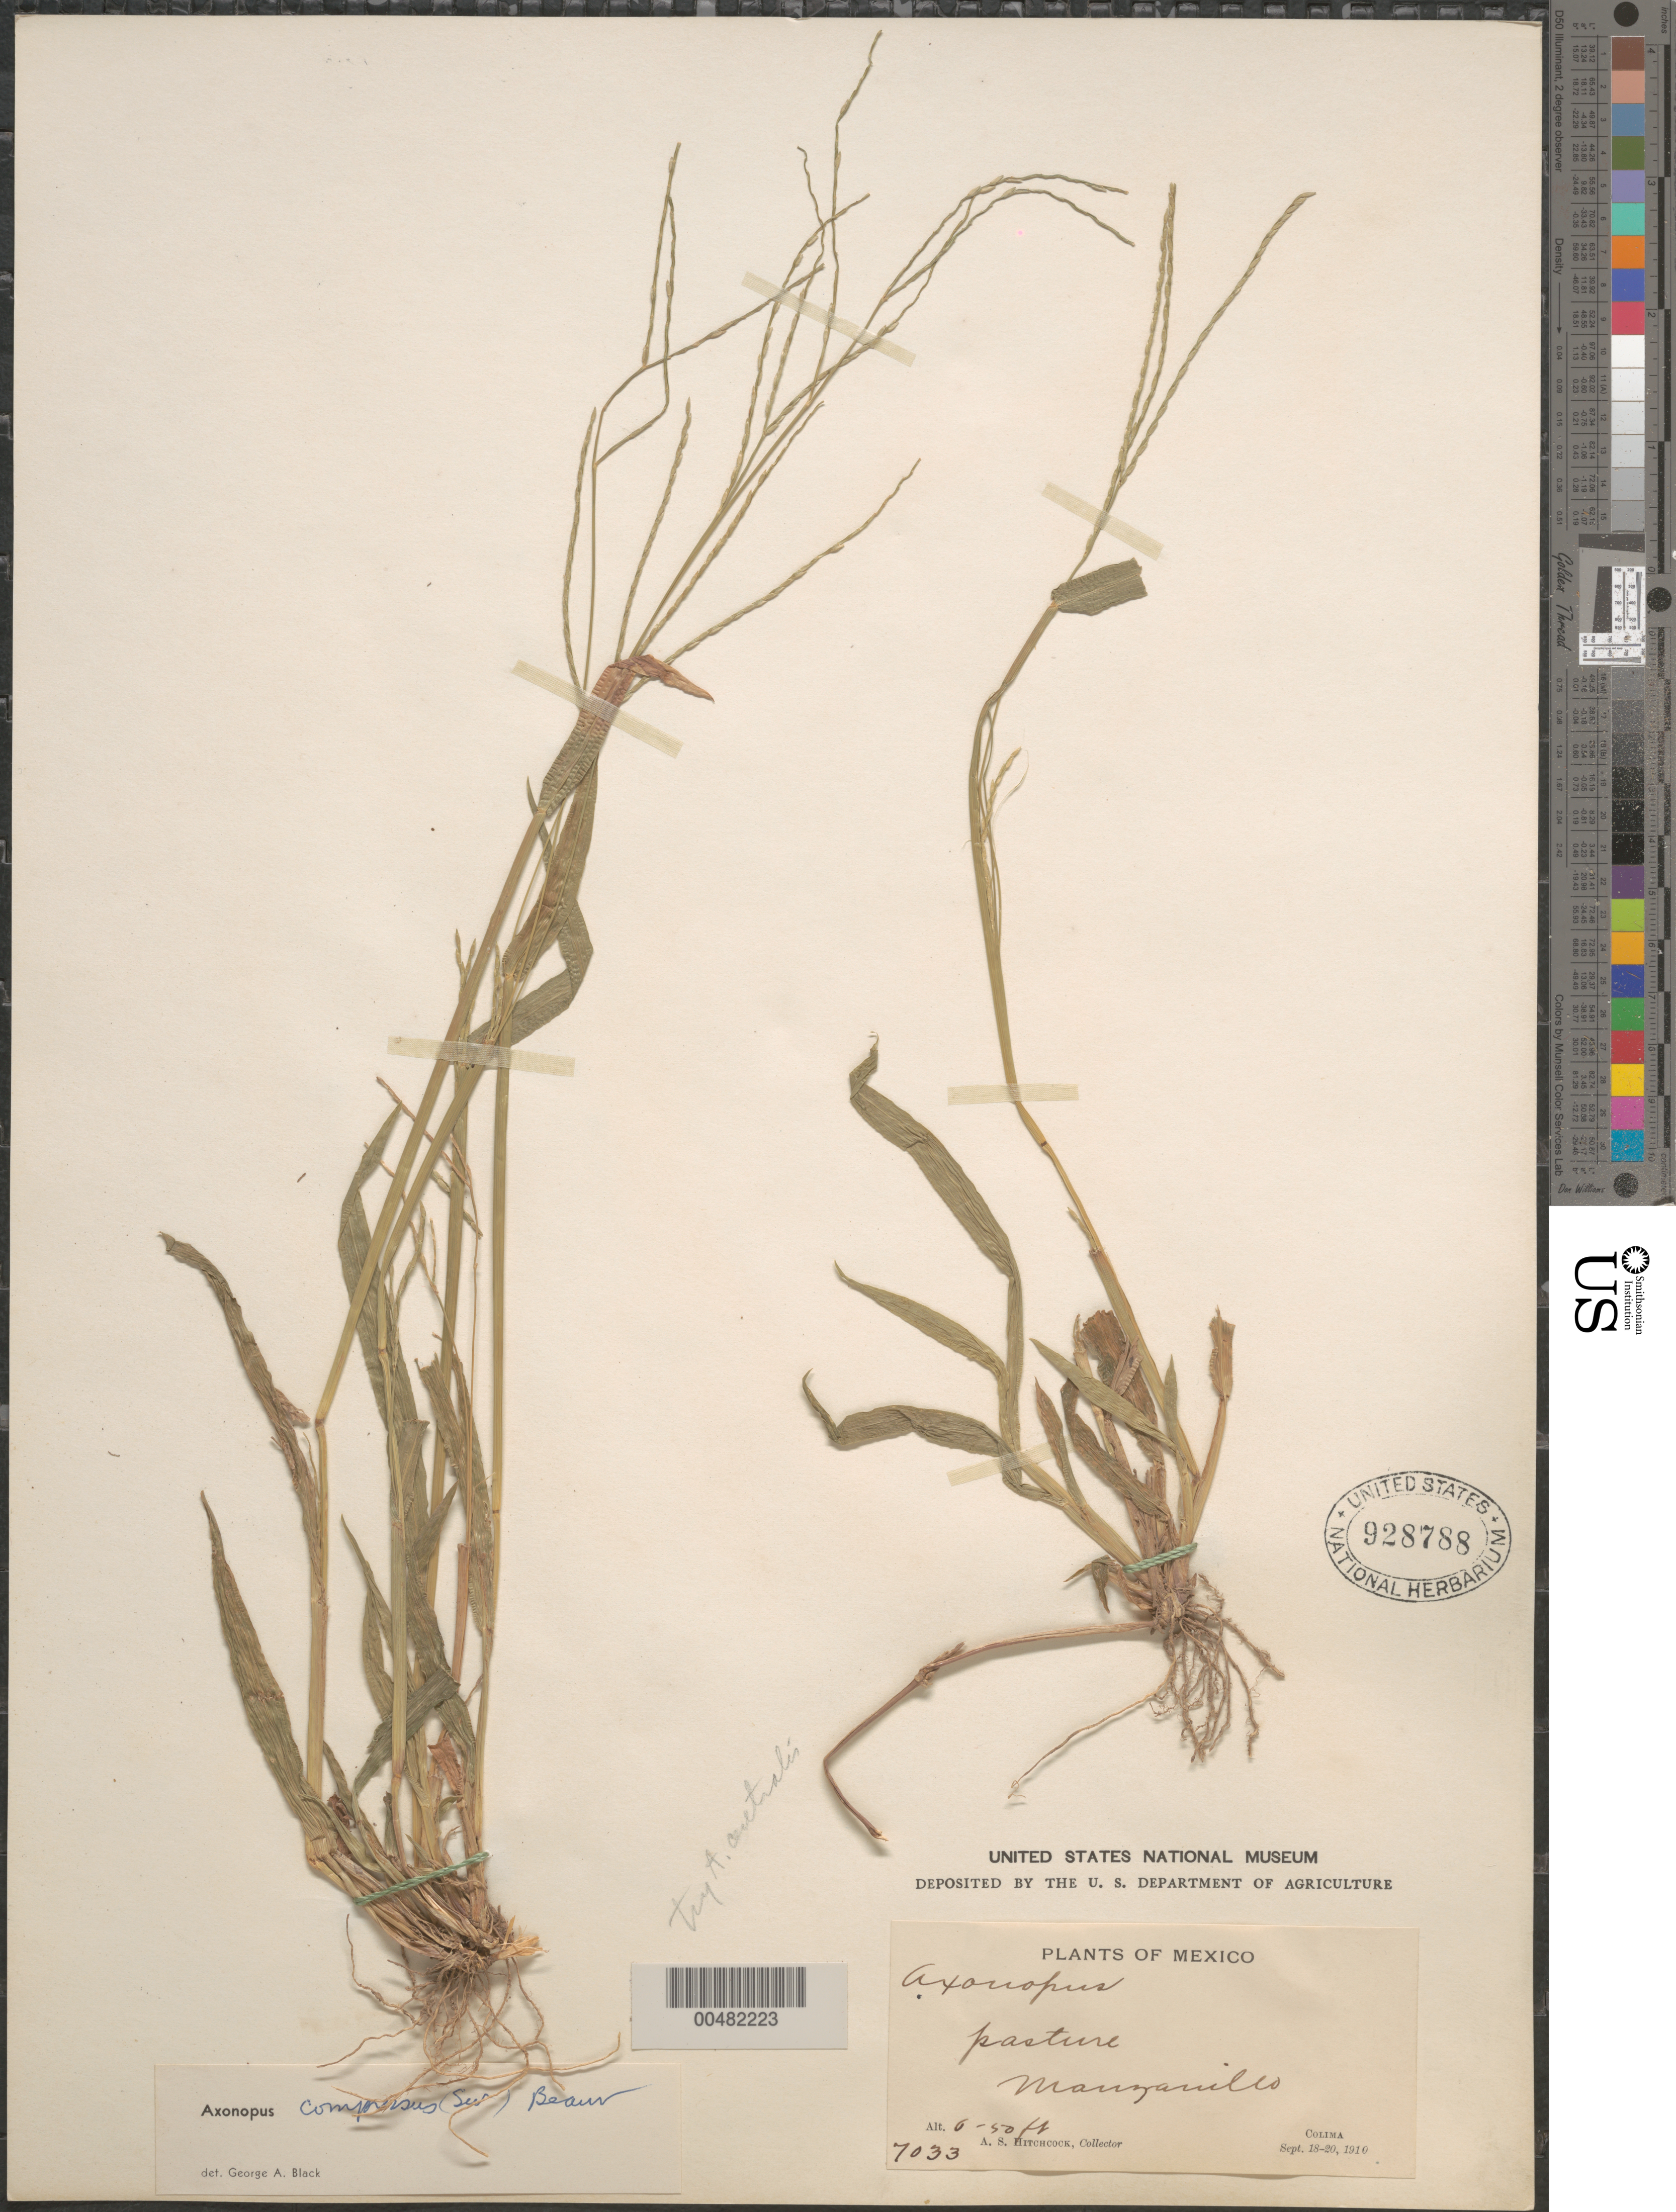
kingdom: Plantae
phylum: Tracheophyta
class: Liliopsida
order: Poales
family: Poaceae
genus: Axonopus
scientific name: Axonopus compressus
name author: (Sw.) P. Beauv.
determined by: Black, G. A.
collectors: A. S. Hitchcock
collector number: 7033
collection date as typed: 18 Sep 1910 to 20 Sep 1910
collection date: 1910-09-18/1910-09-20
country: Mexico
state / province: Colima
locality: Manzanillo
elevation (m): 0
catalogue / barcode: US 928788